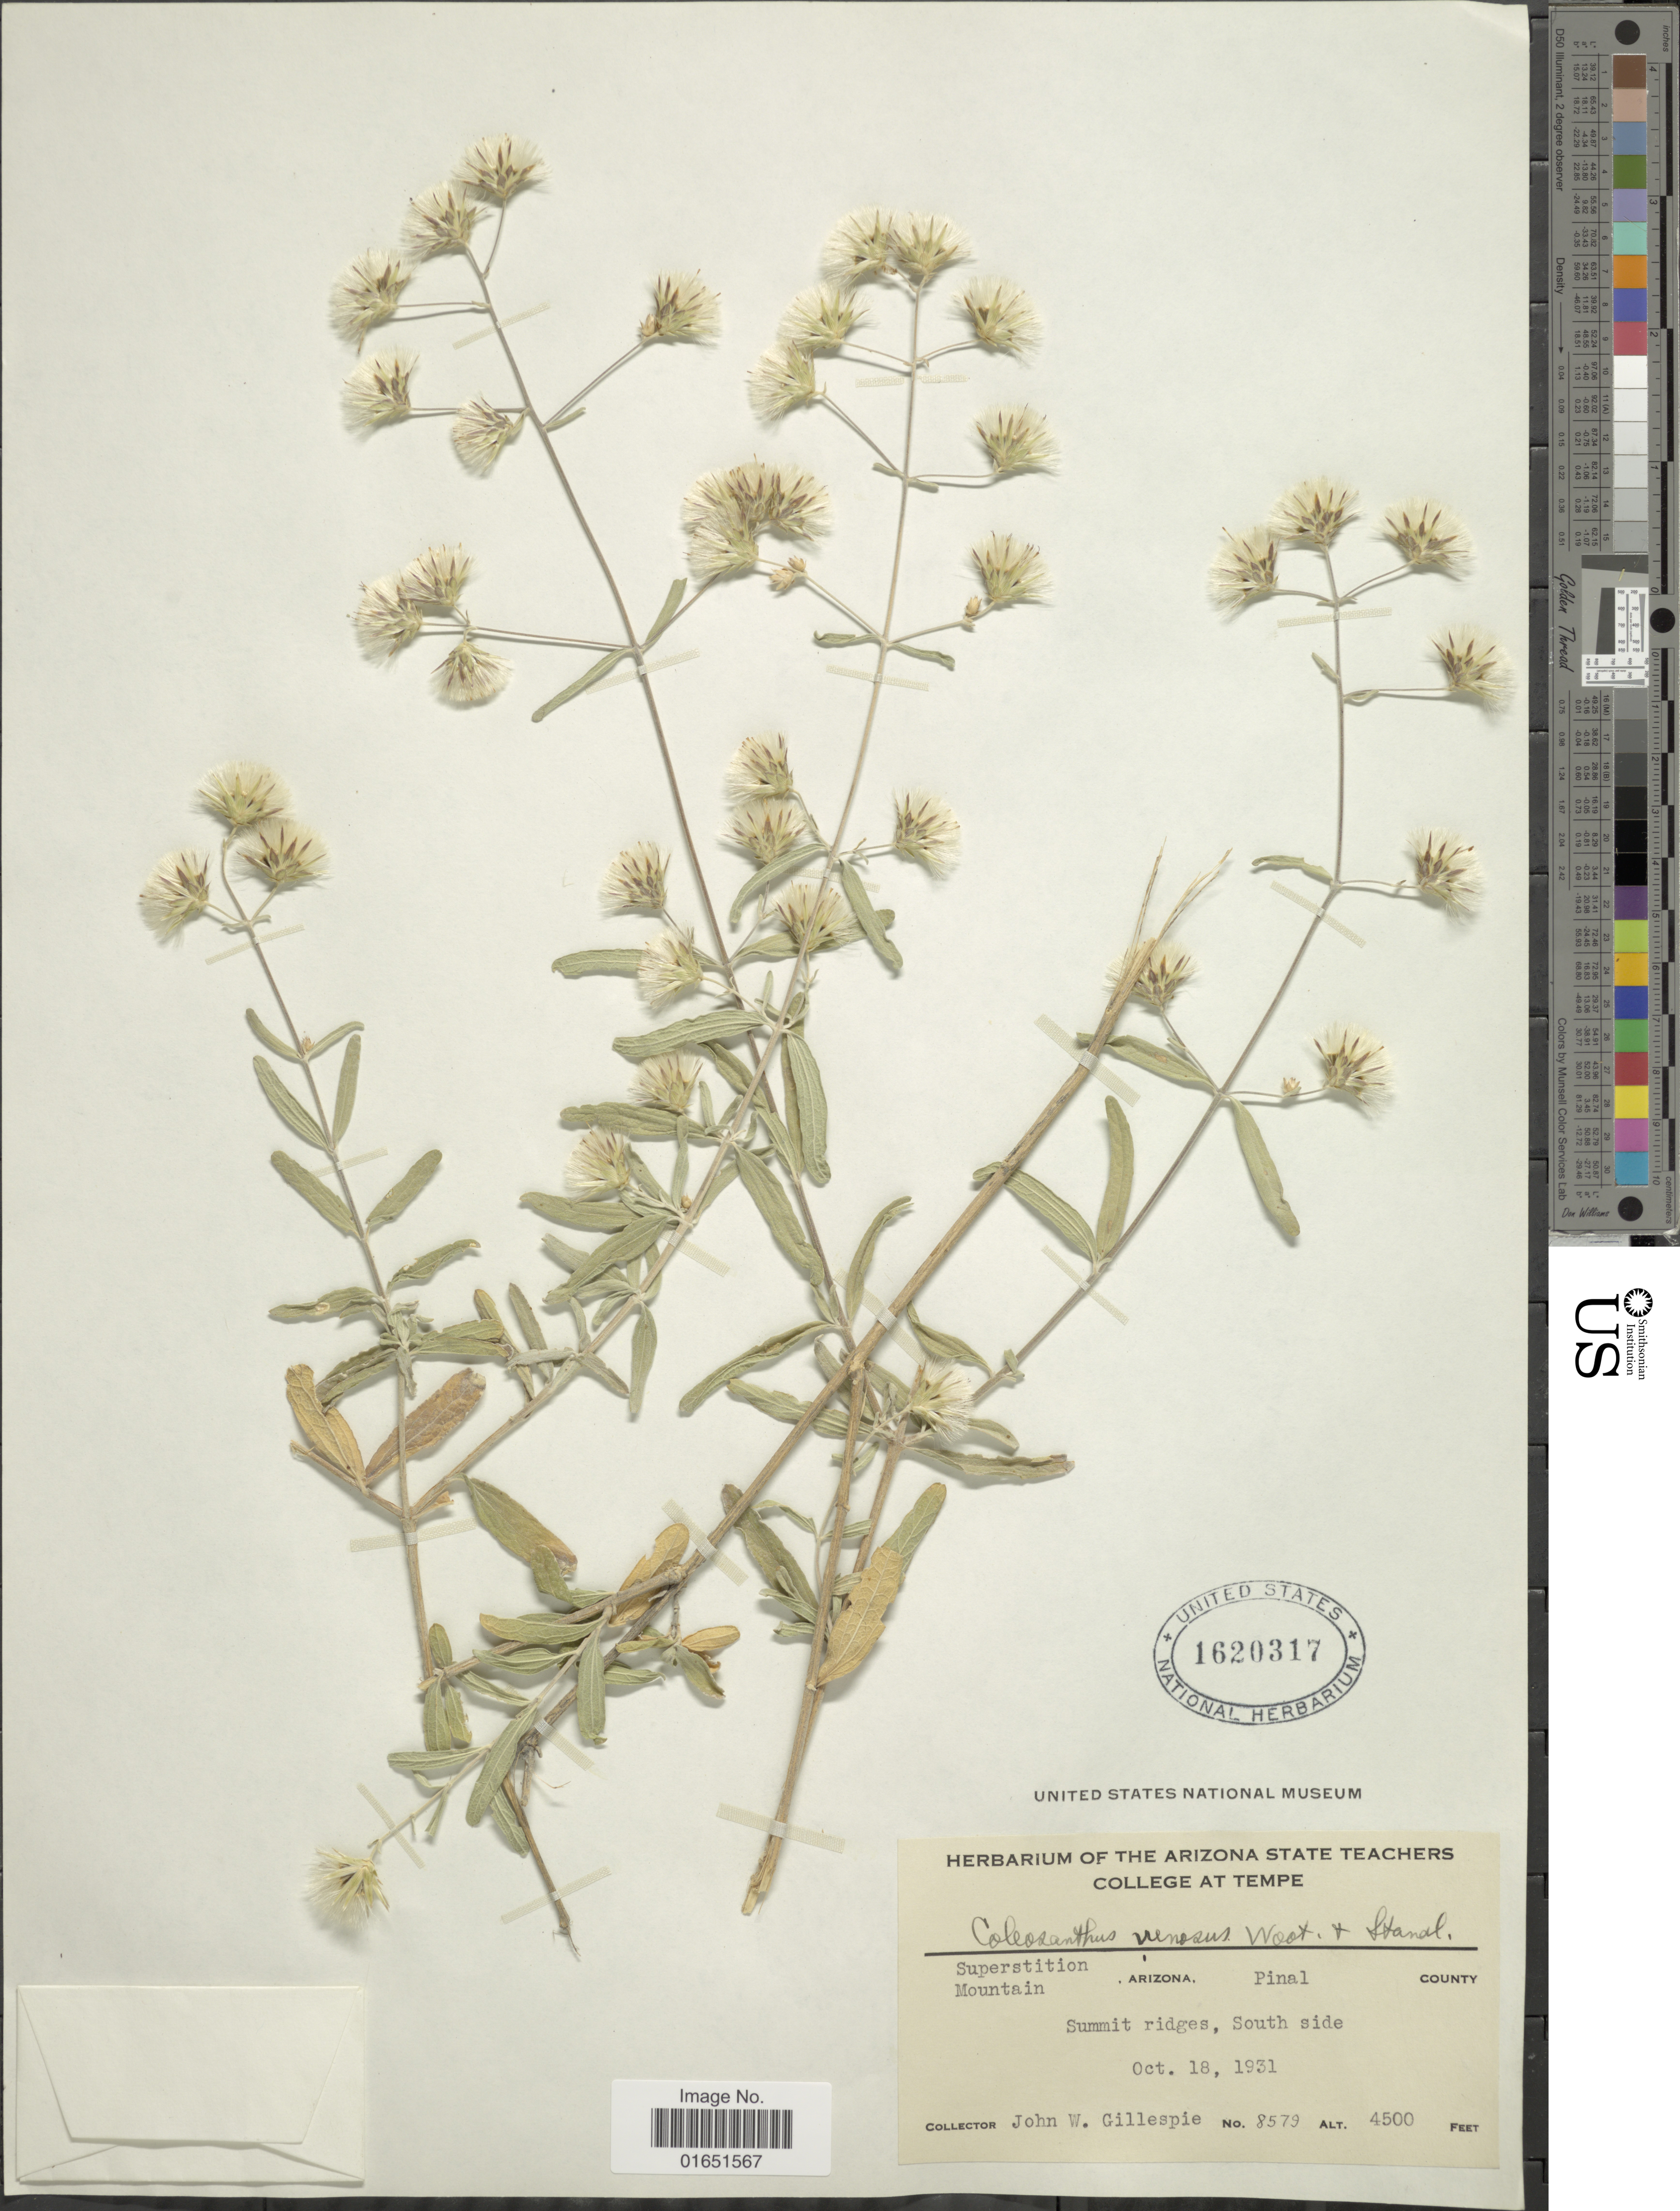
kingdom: Plantae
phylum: Tracheophyta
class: Magnoliopsida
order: Asterales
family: Asteraceae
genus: Brickellia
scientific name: Brickellia venosa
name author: (Wooton & Standl.) B.L. Rob.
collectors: J. W. Gillespie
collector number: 8579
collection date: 1931-10-18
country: United States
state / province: Arizona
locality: Superstition Mountain, Arizona, Pinal County, Summit ridges, South side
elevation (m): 1372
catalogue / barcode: US 1620317